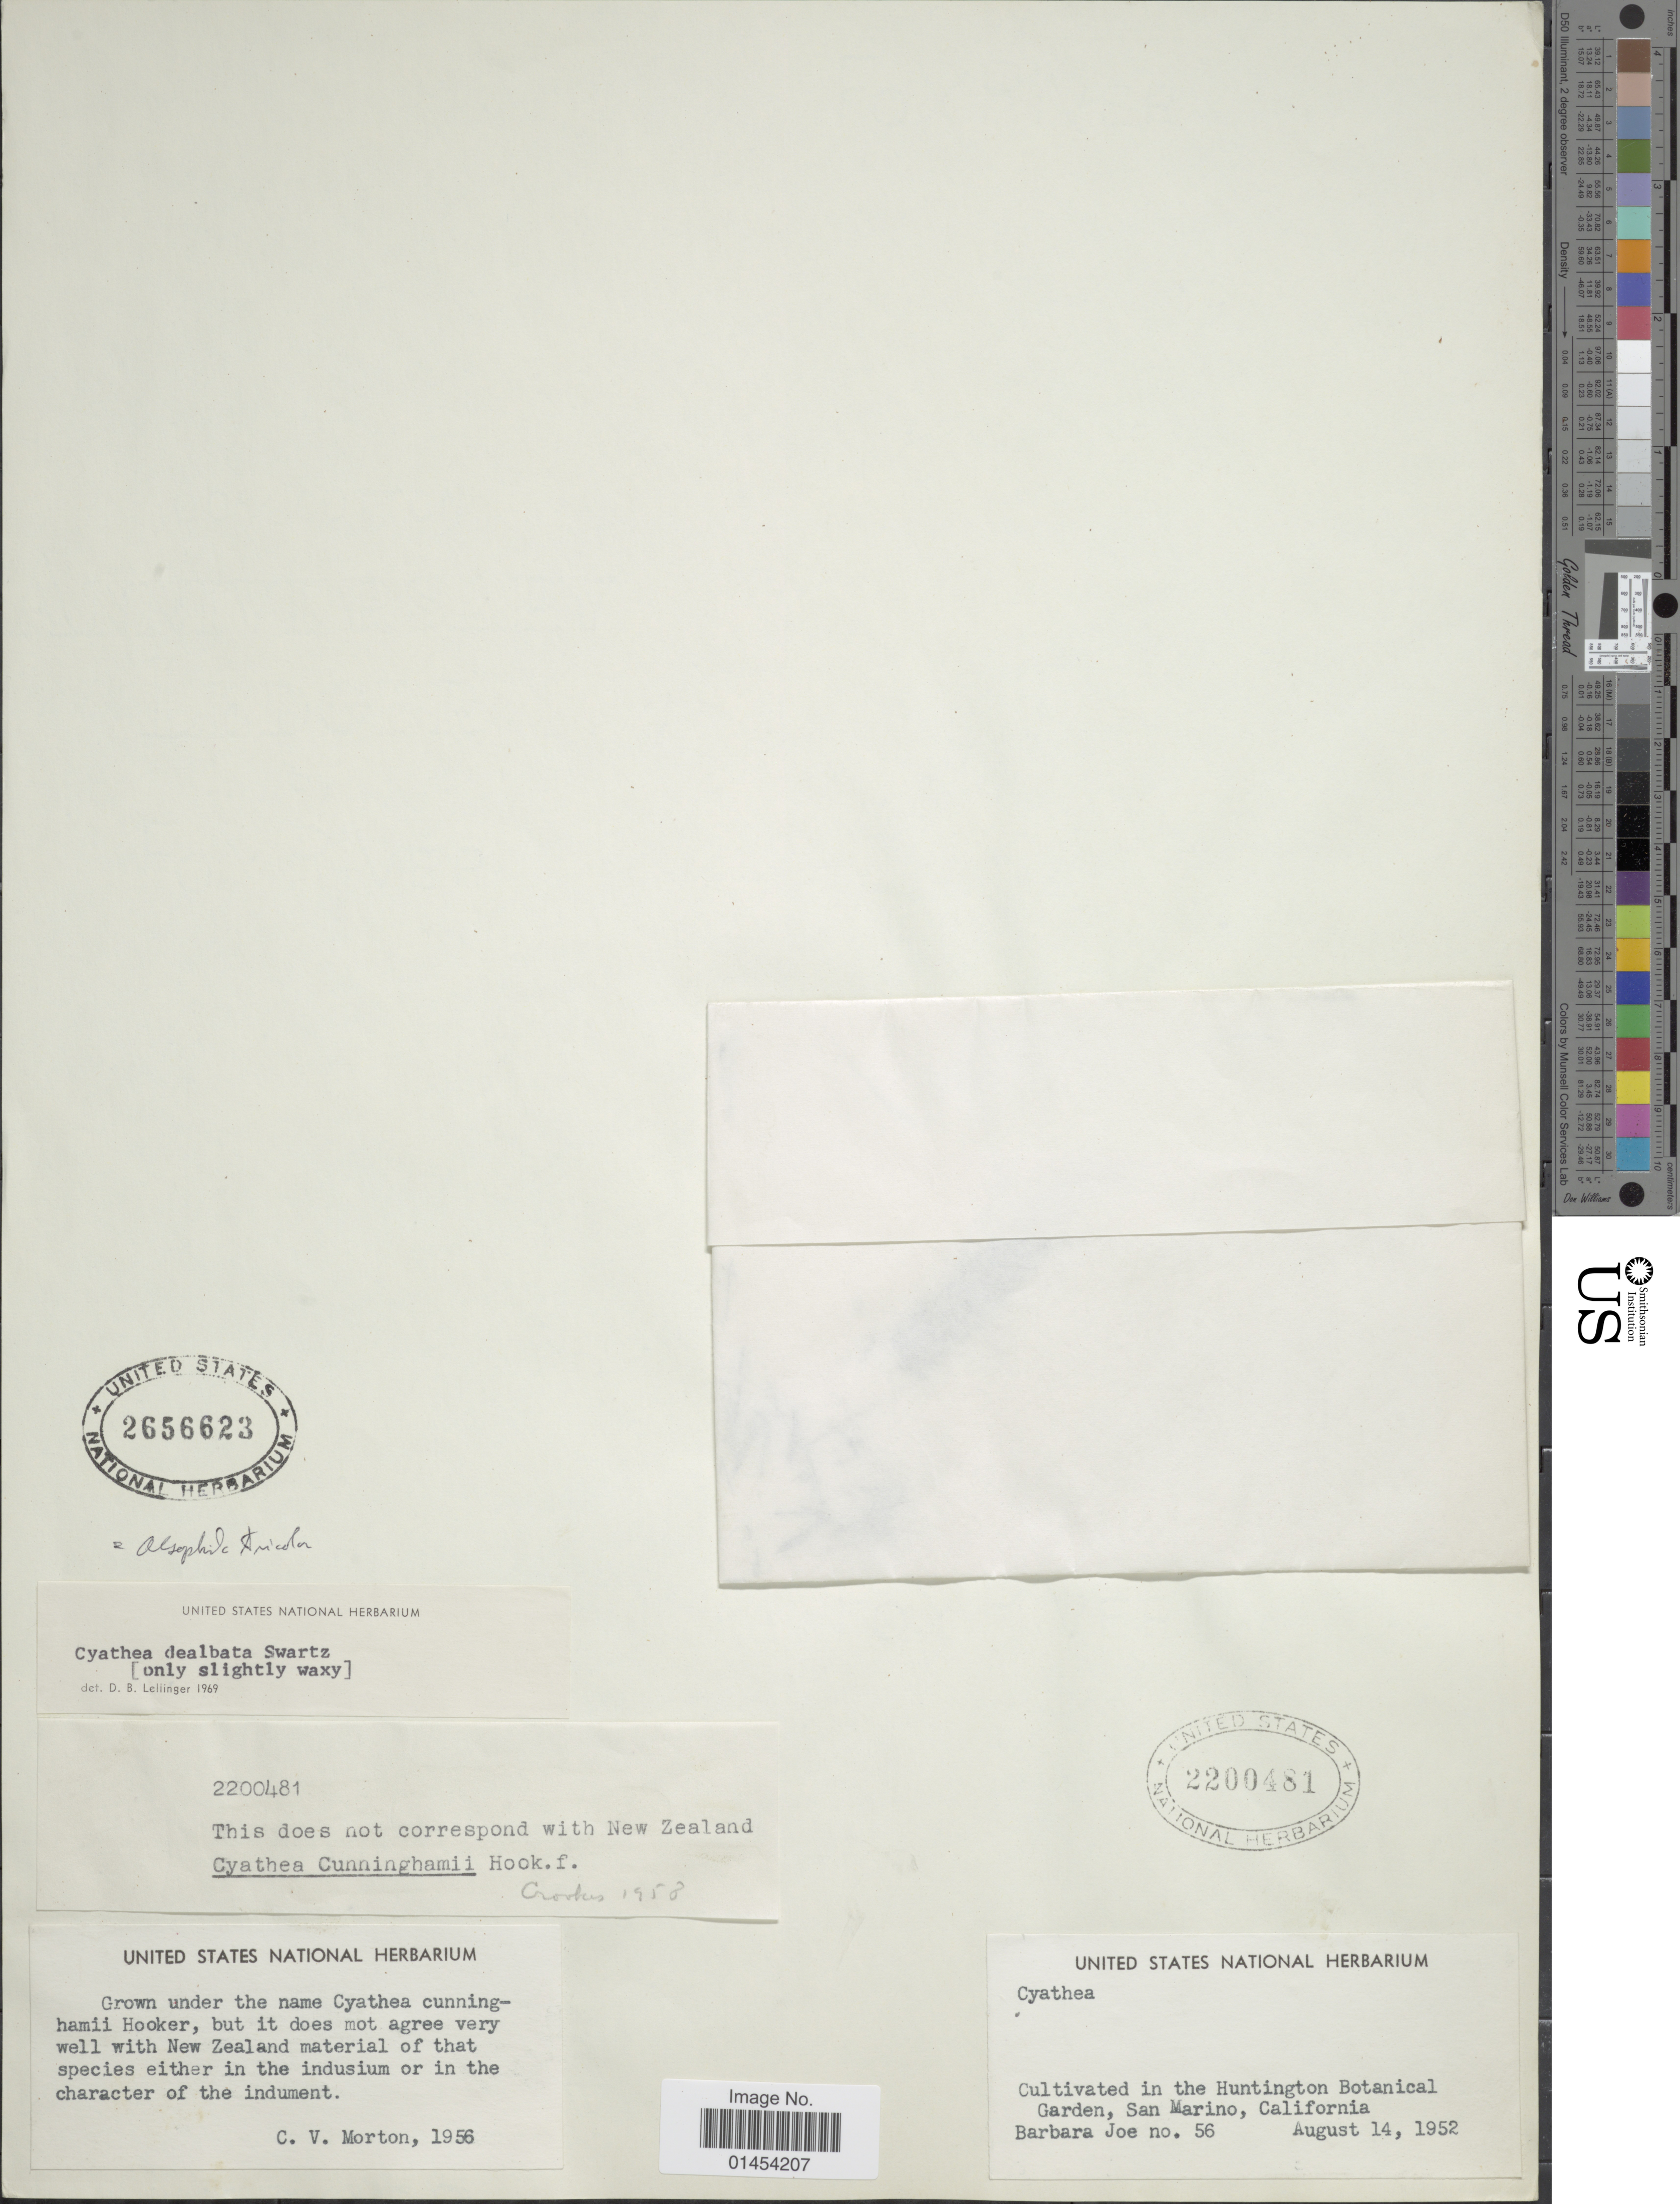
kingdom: Plantae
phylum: Tracheophyta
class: Polypodiopsida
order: Cyatheales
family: Cyatheaceae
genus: Alsophila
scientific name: Alsophila sp.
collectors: C. V. Morton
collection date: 1956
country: New Zealand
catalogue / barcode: US 2656623-2